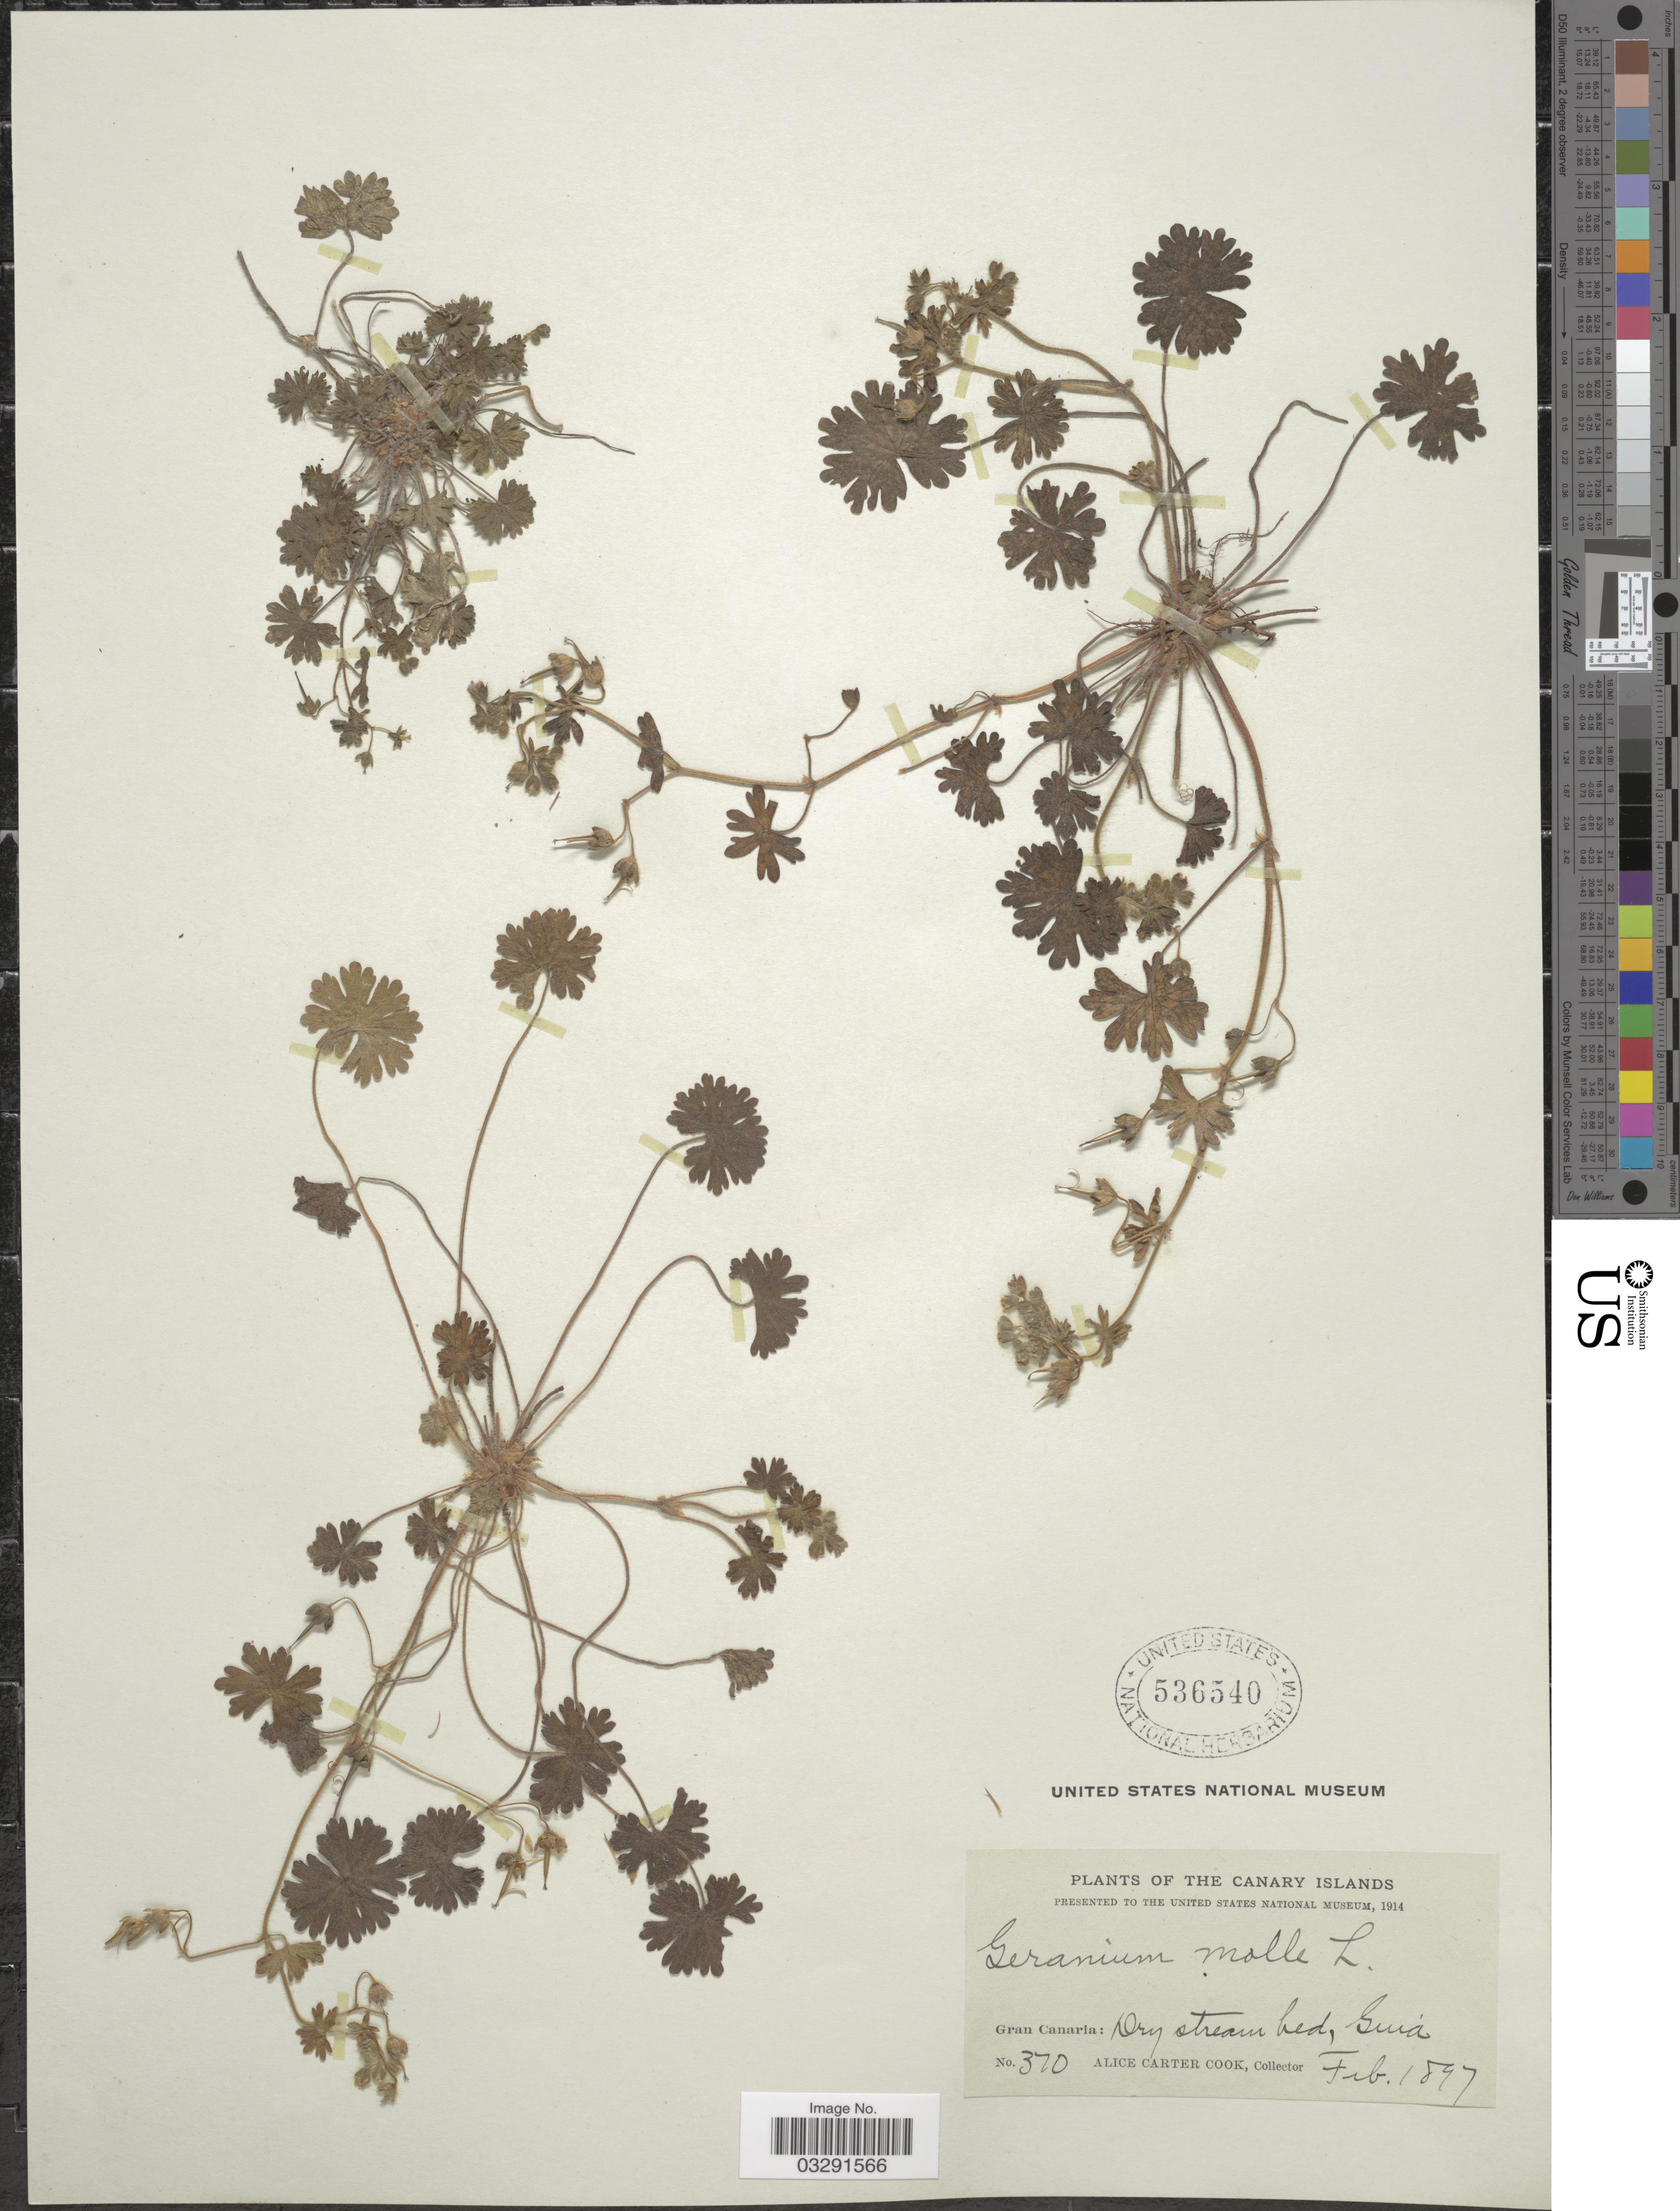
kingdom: Plantae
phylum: Tracheophyta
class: Magnoliopsida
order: Geraniales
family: Geraniaceae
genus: Geranium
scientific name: Geranium molle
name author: L.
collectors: Alice C. Cook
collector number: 370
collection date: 1897-02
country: Spain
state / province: Canarias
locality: The Canary Islands. Gran Canaria: Dry stream bed, Guia.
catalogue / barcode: US 536540